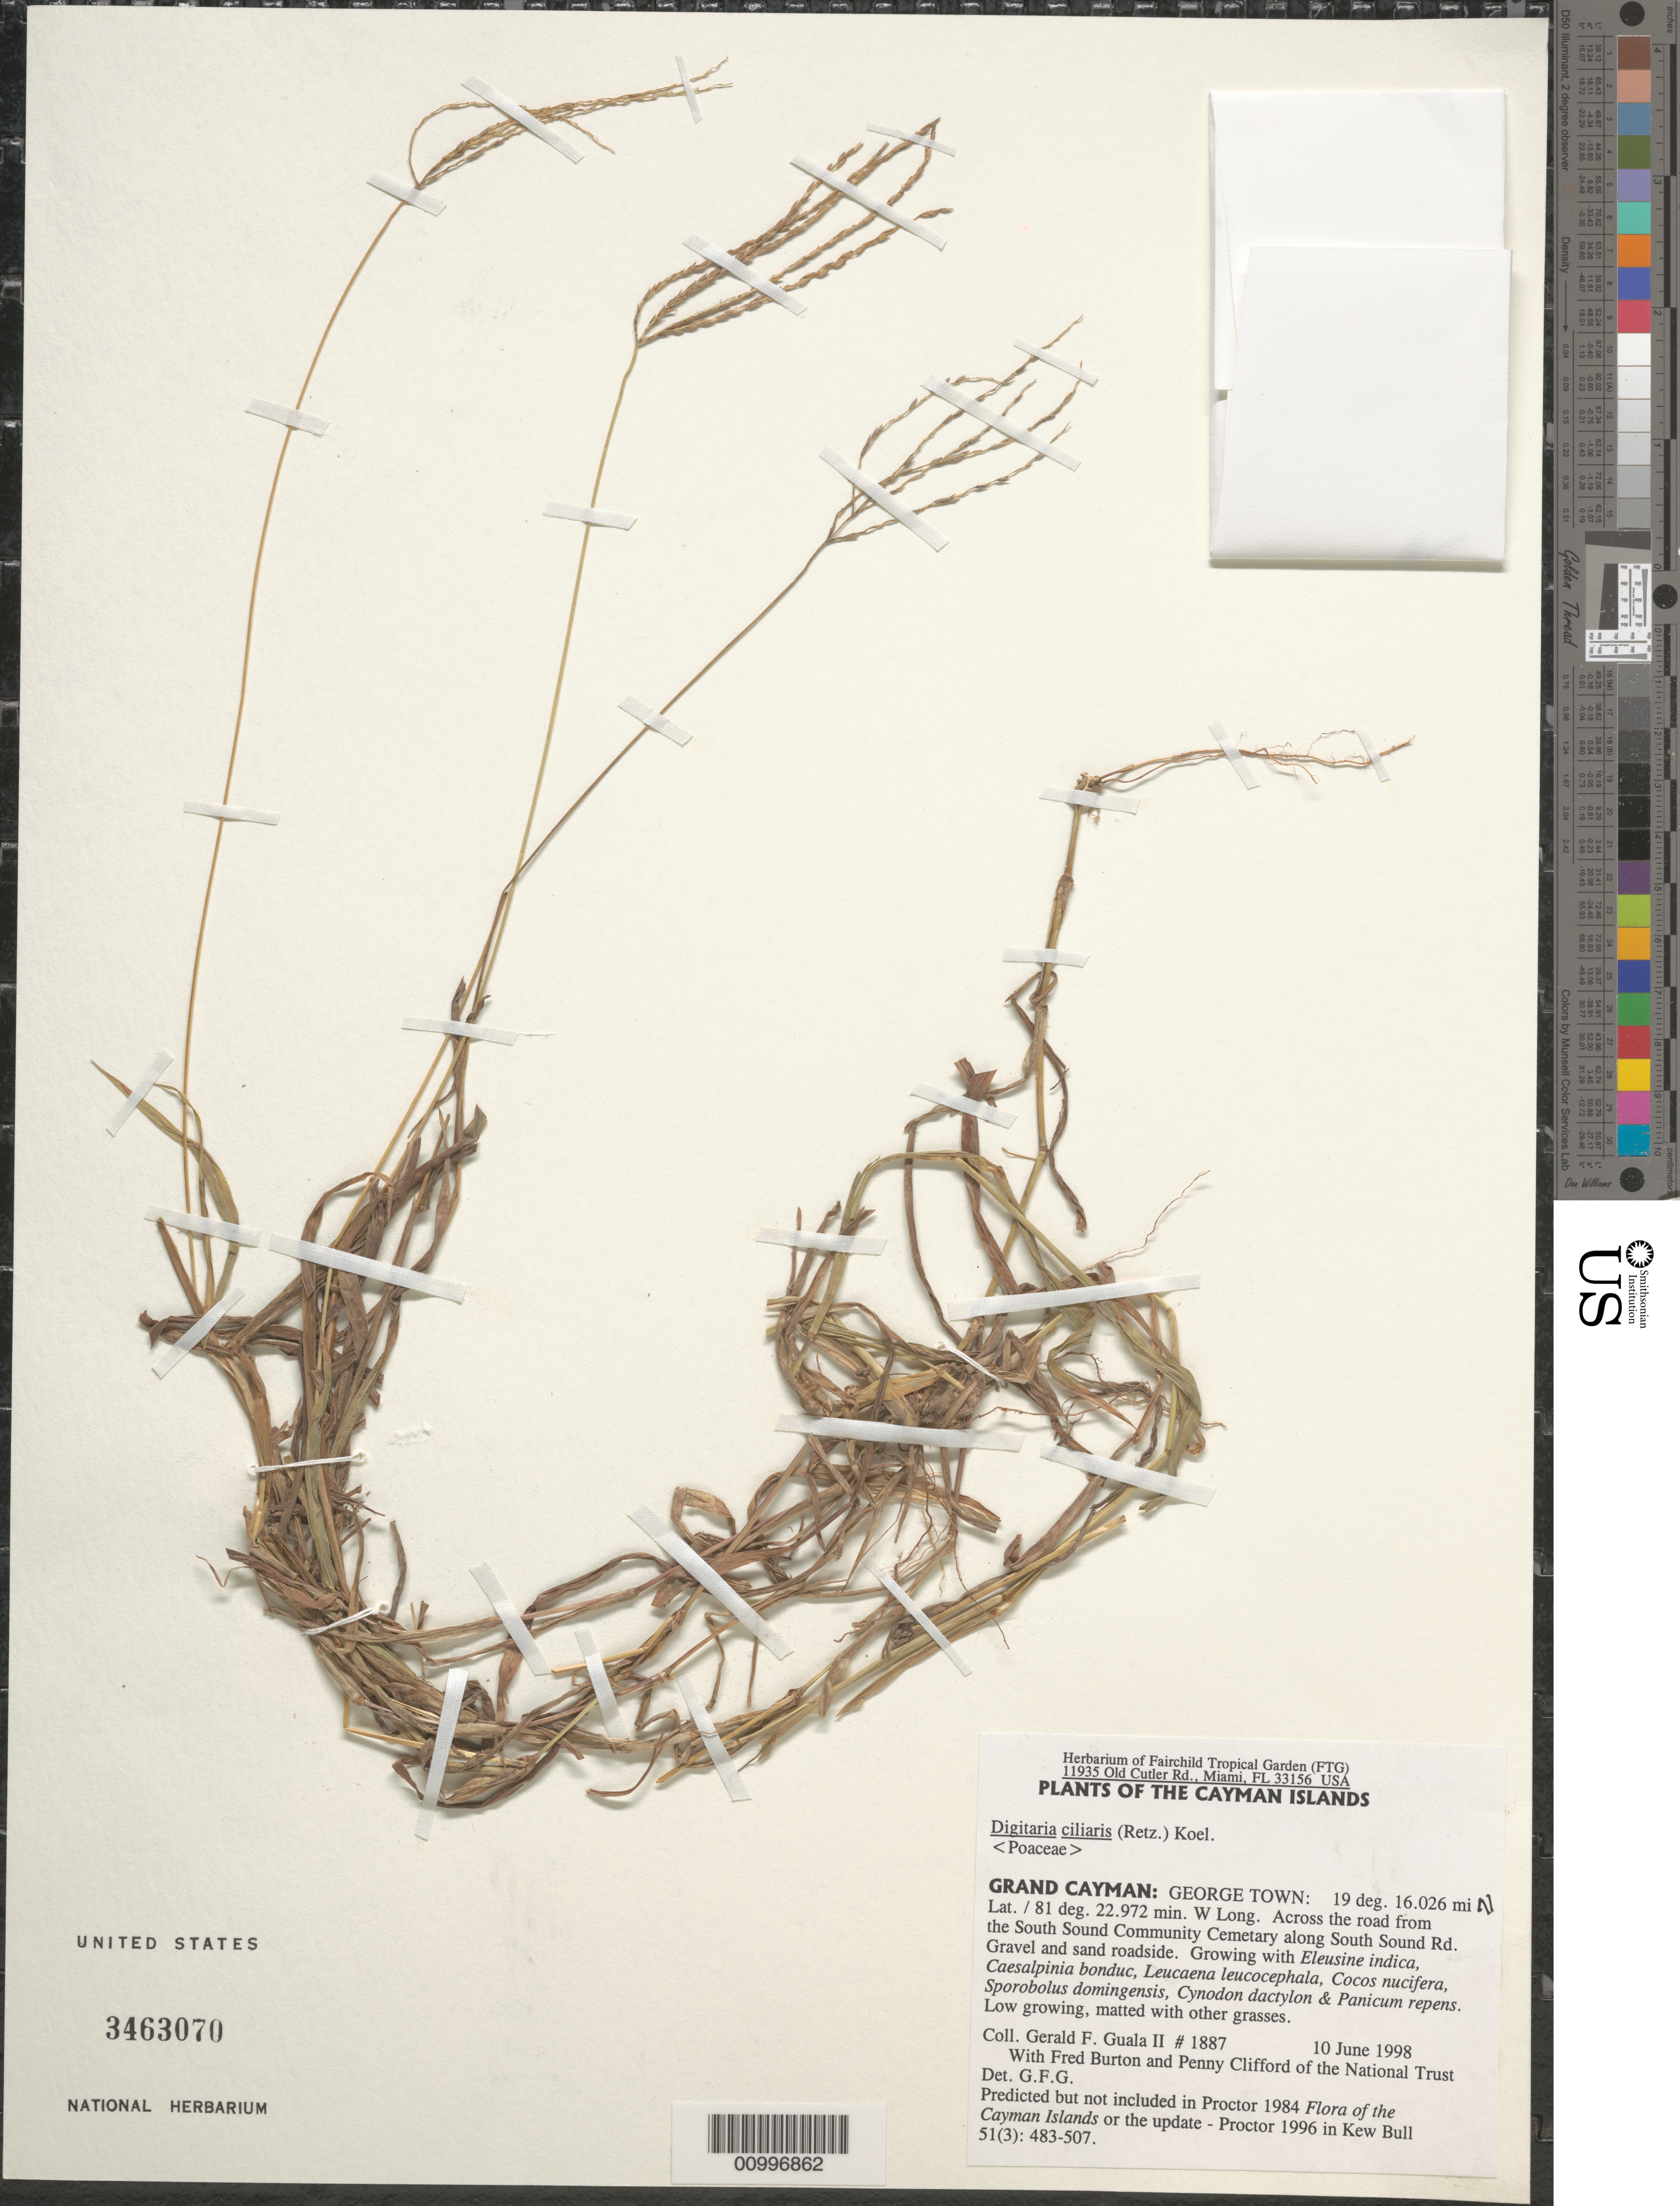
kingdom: Plantae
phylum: Tracheophyta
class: Liliopsida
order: Poales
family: Poaceae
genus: Digitaria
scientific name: Digitaria ciliaris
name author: (Retz.) Koeler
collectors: G. Guala, F. Burton & P. Clifford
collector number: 1887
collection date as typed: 10 Jun 1998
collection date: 1998-06-10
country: Cayman Islands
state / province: Georgetown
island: Grand Cayman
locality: Across from the south Sound Community Cemetary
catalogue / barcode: US 3463070